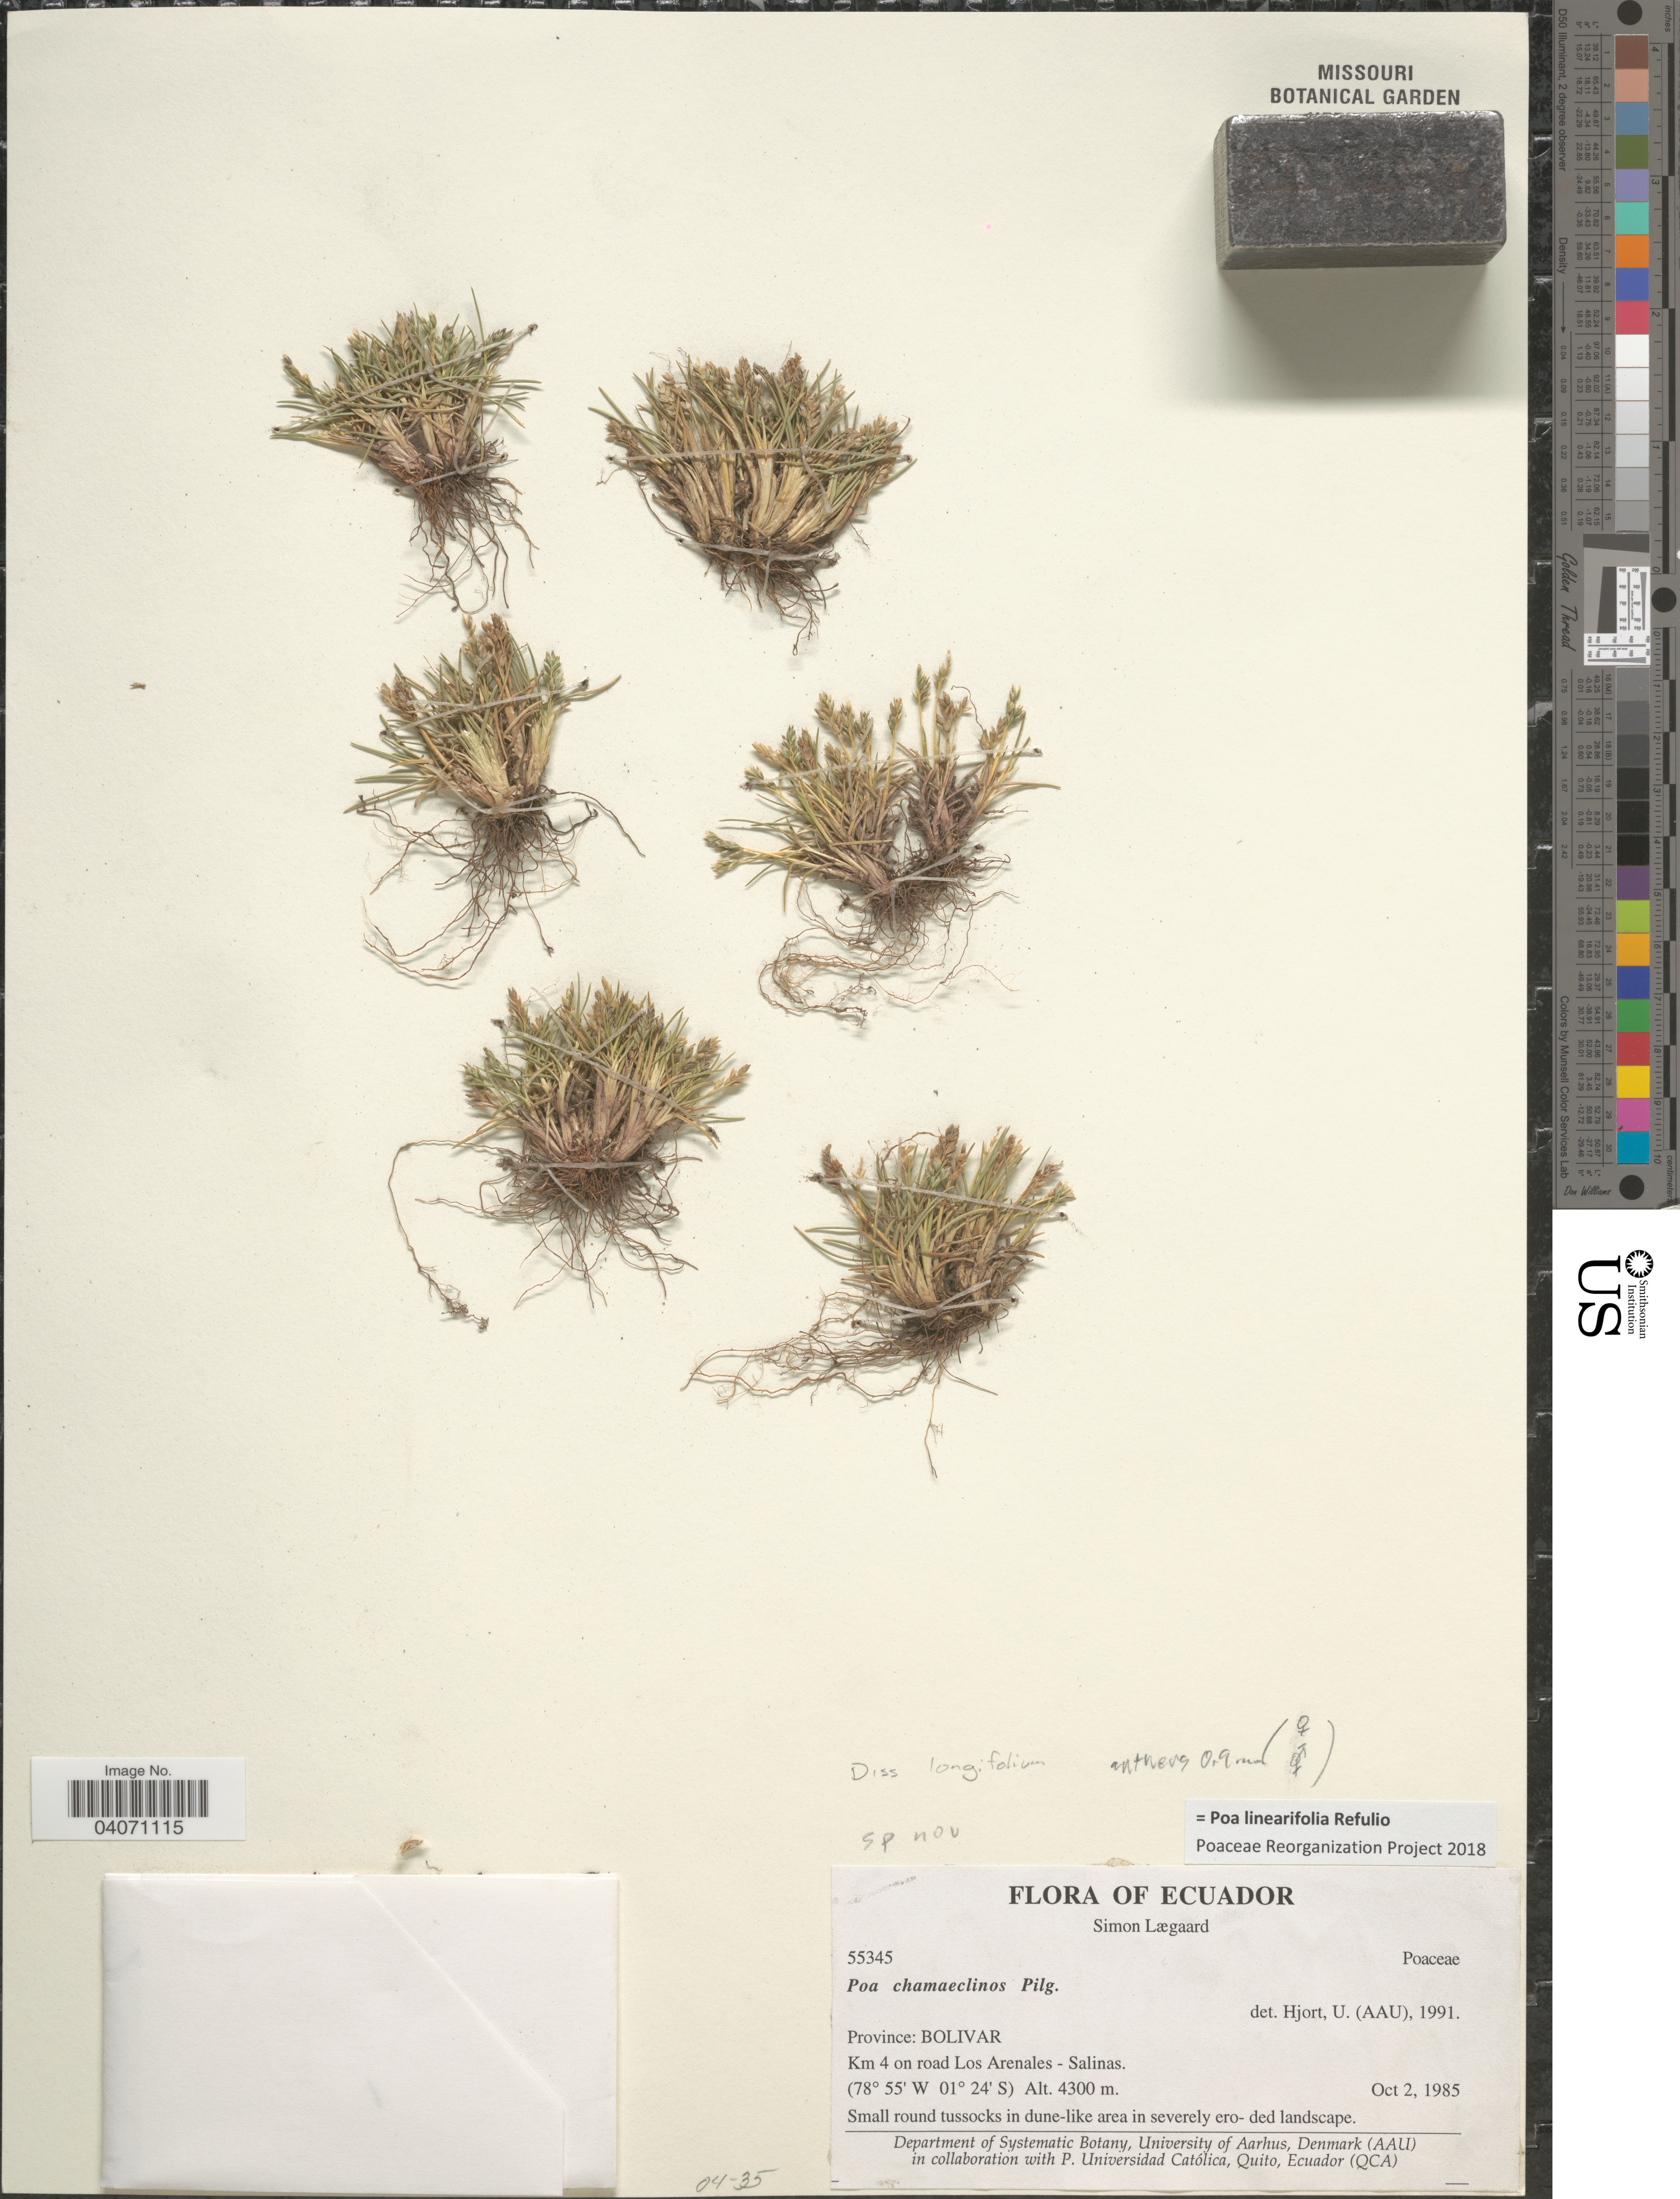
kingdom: Plantae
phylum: Tracheophyta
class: Liliopsida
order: Poales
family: Poaceae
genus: Poa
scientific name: Poa linearifolia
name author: Refulio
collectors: S. Lægaard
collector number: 55345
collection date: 1985-10-02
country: Ecuador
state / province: Bolívar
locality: Km 4 on road Los Arenales - Salinas.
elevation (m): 4300